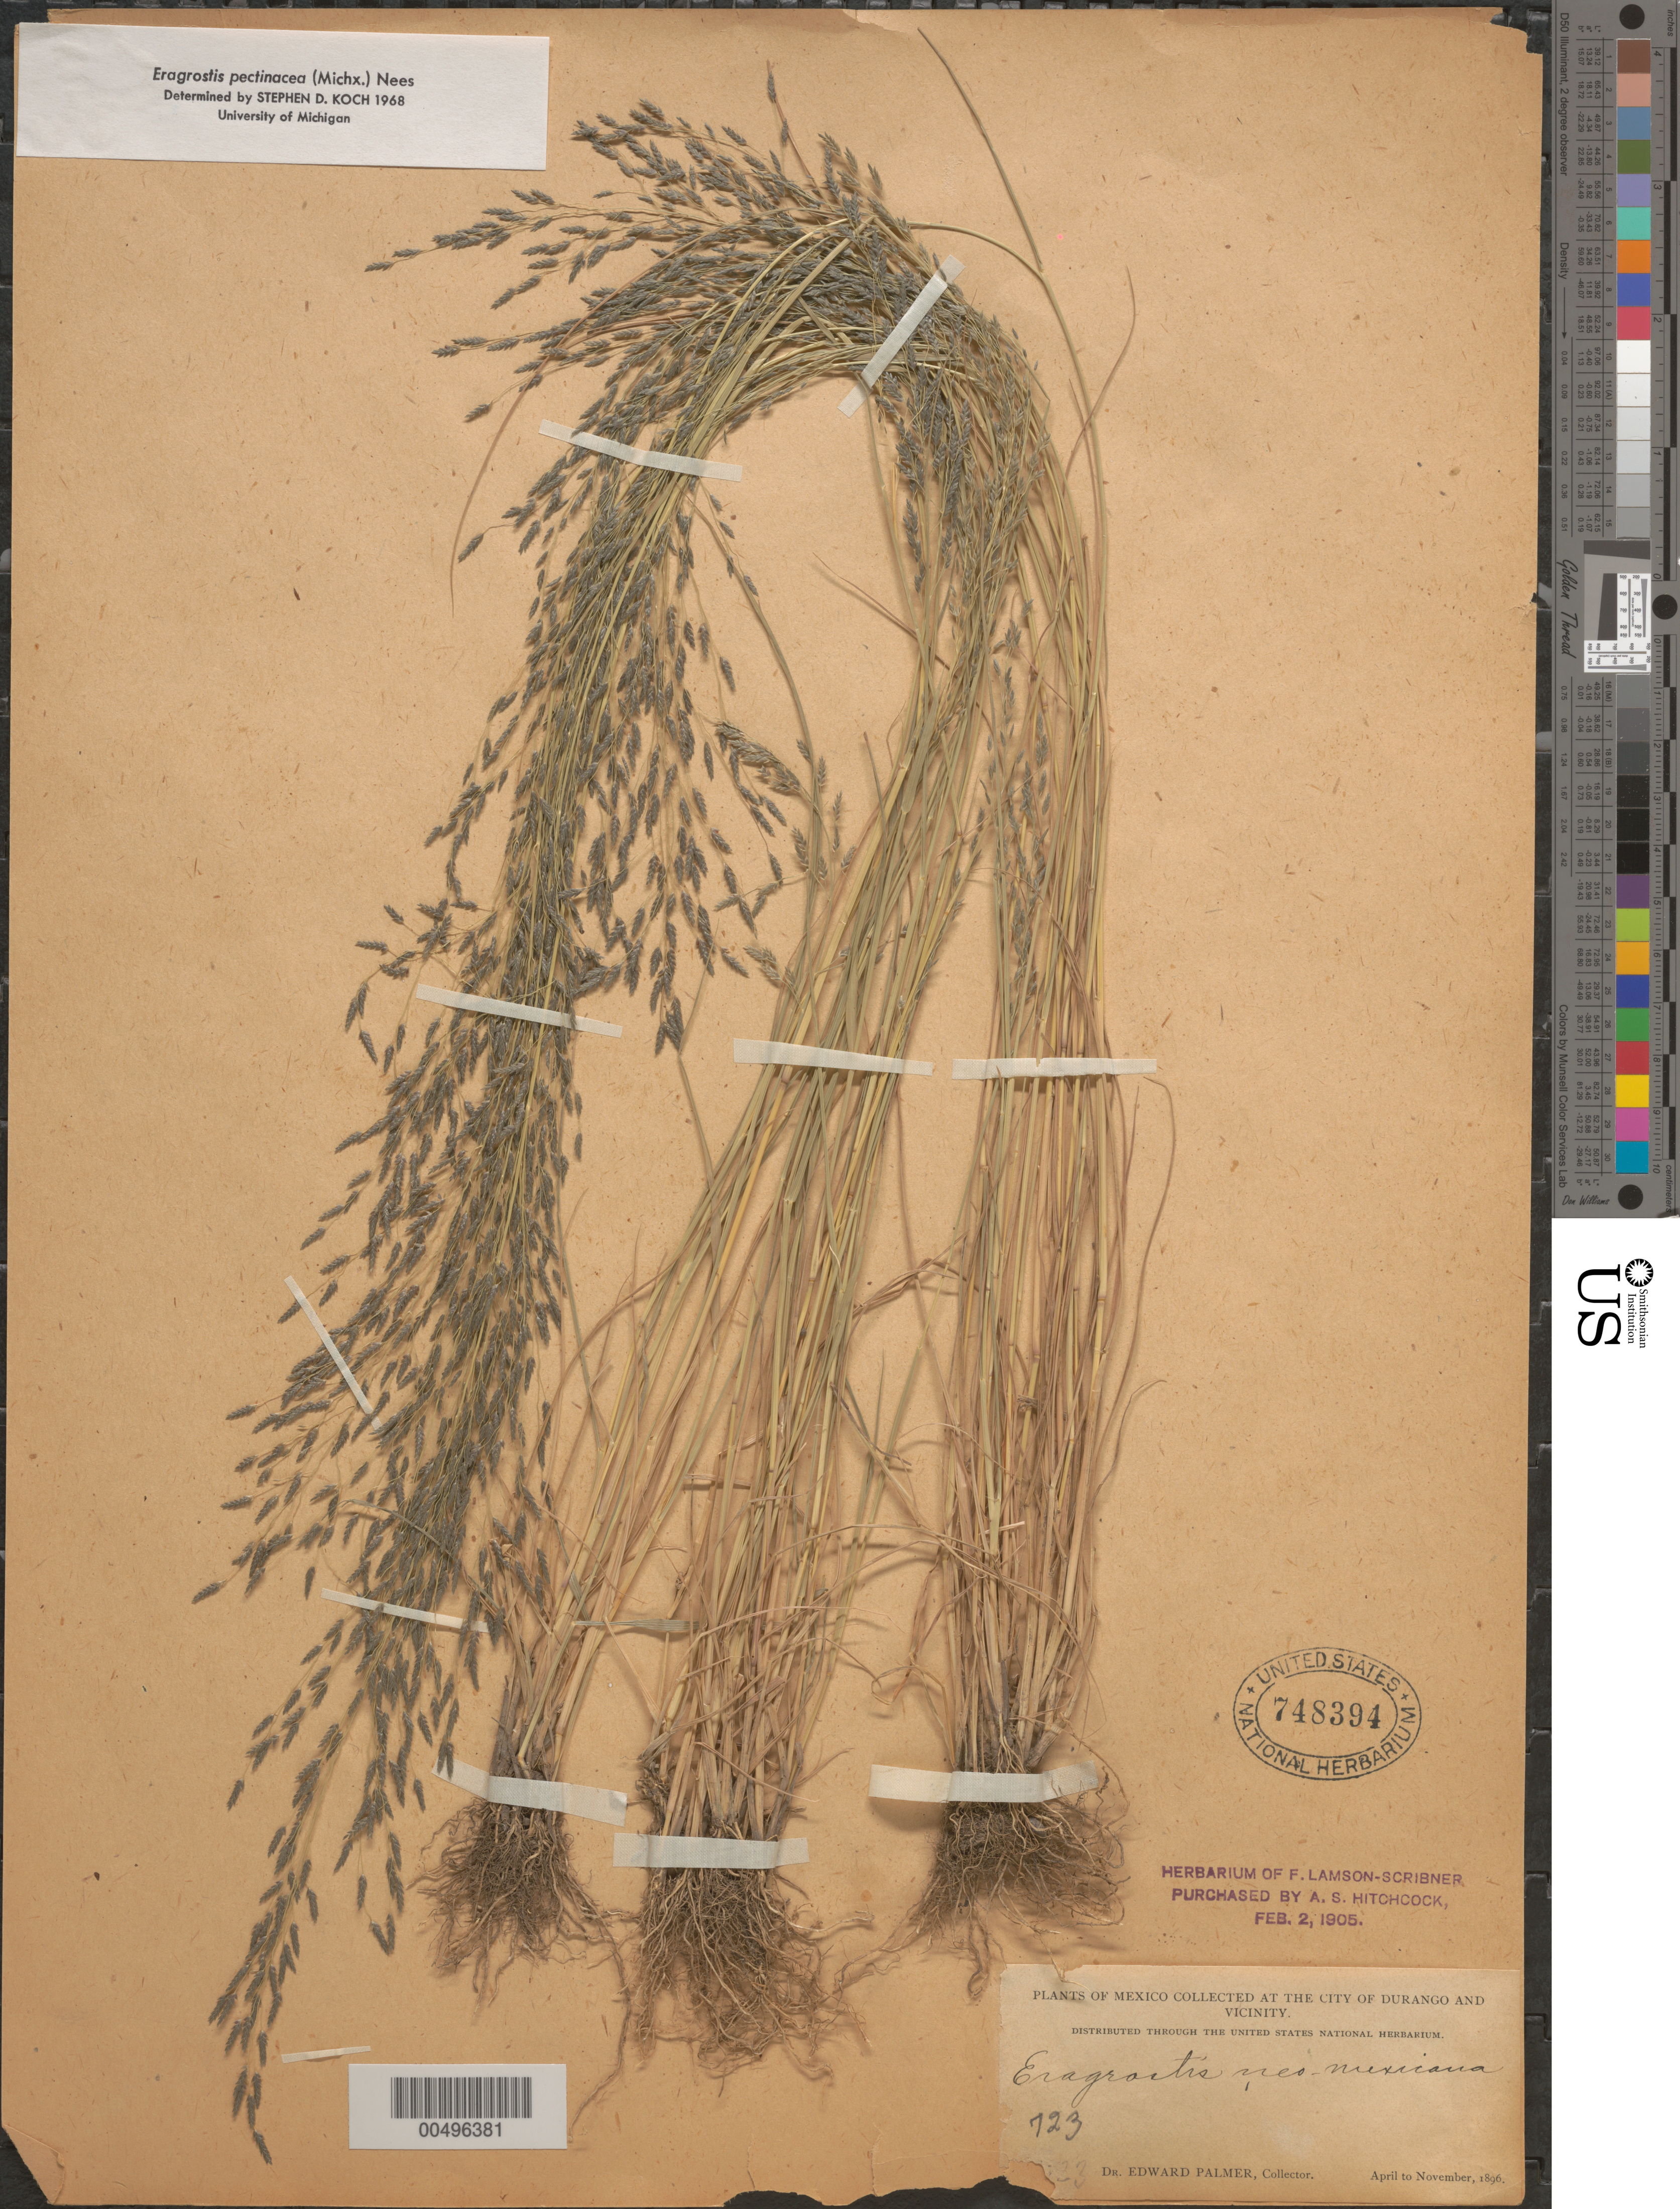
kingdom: Plantae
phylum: Tracheophyta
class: Liliopsida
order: Poales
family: Poaceae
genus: Eragrostis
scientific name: Eragrostis pectinacea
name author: (Michx.) Nees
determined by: Koch, S. D.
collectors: E. Palmer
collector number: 723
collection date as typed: Apr 1896 to Nov 1896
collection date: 1896-04/1896-11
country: Mexico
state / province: Durango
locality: City of Durango and vicinity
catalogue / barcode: US 748394